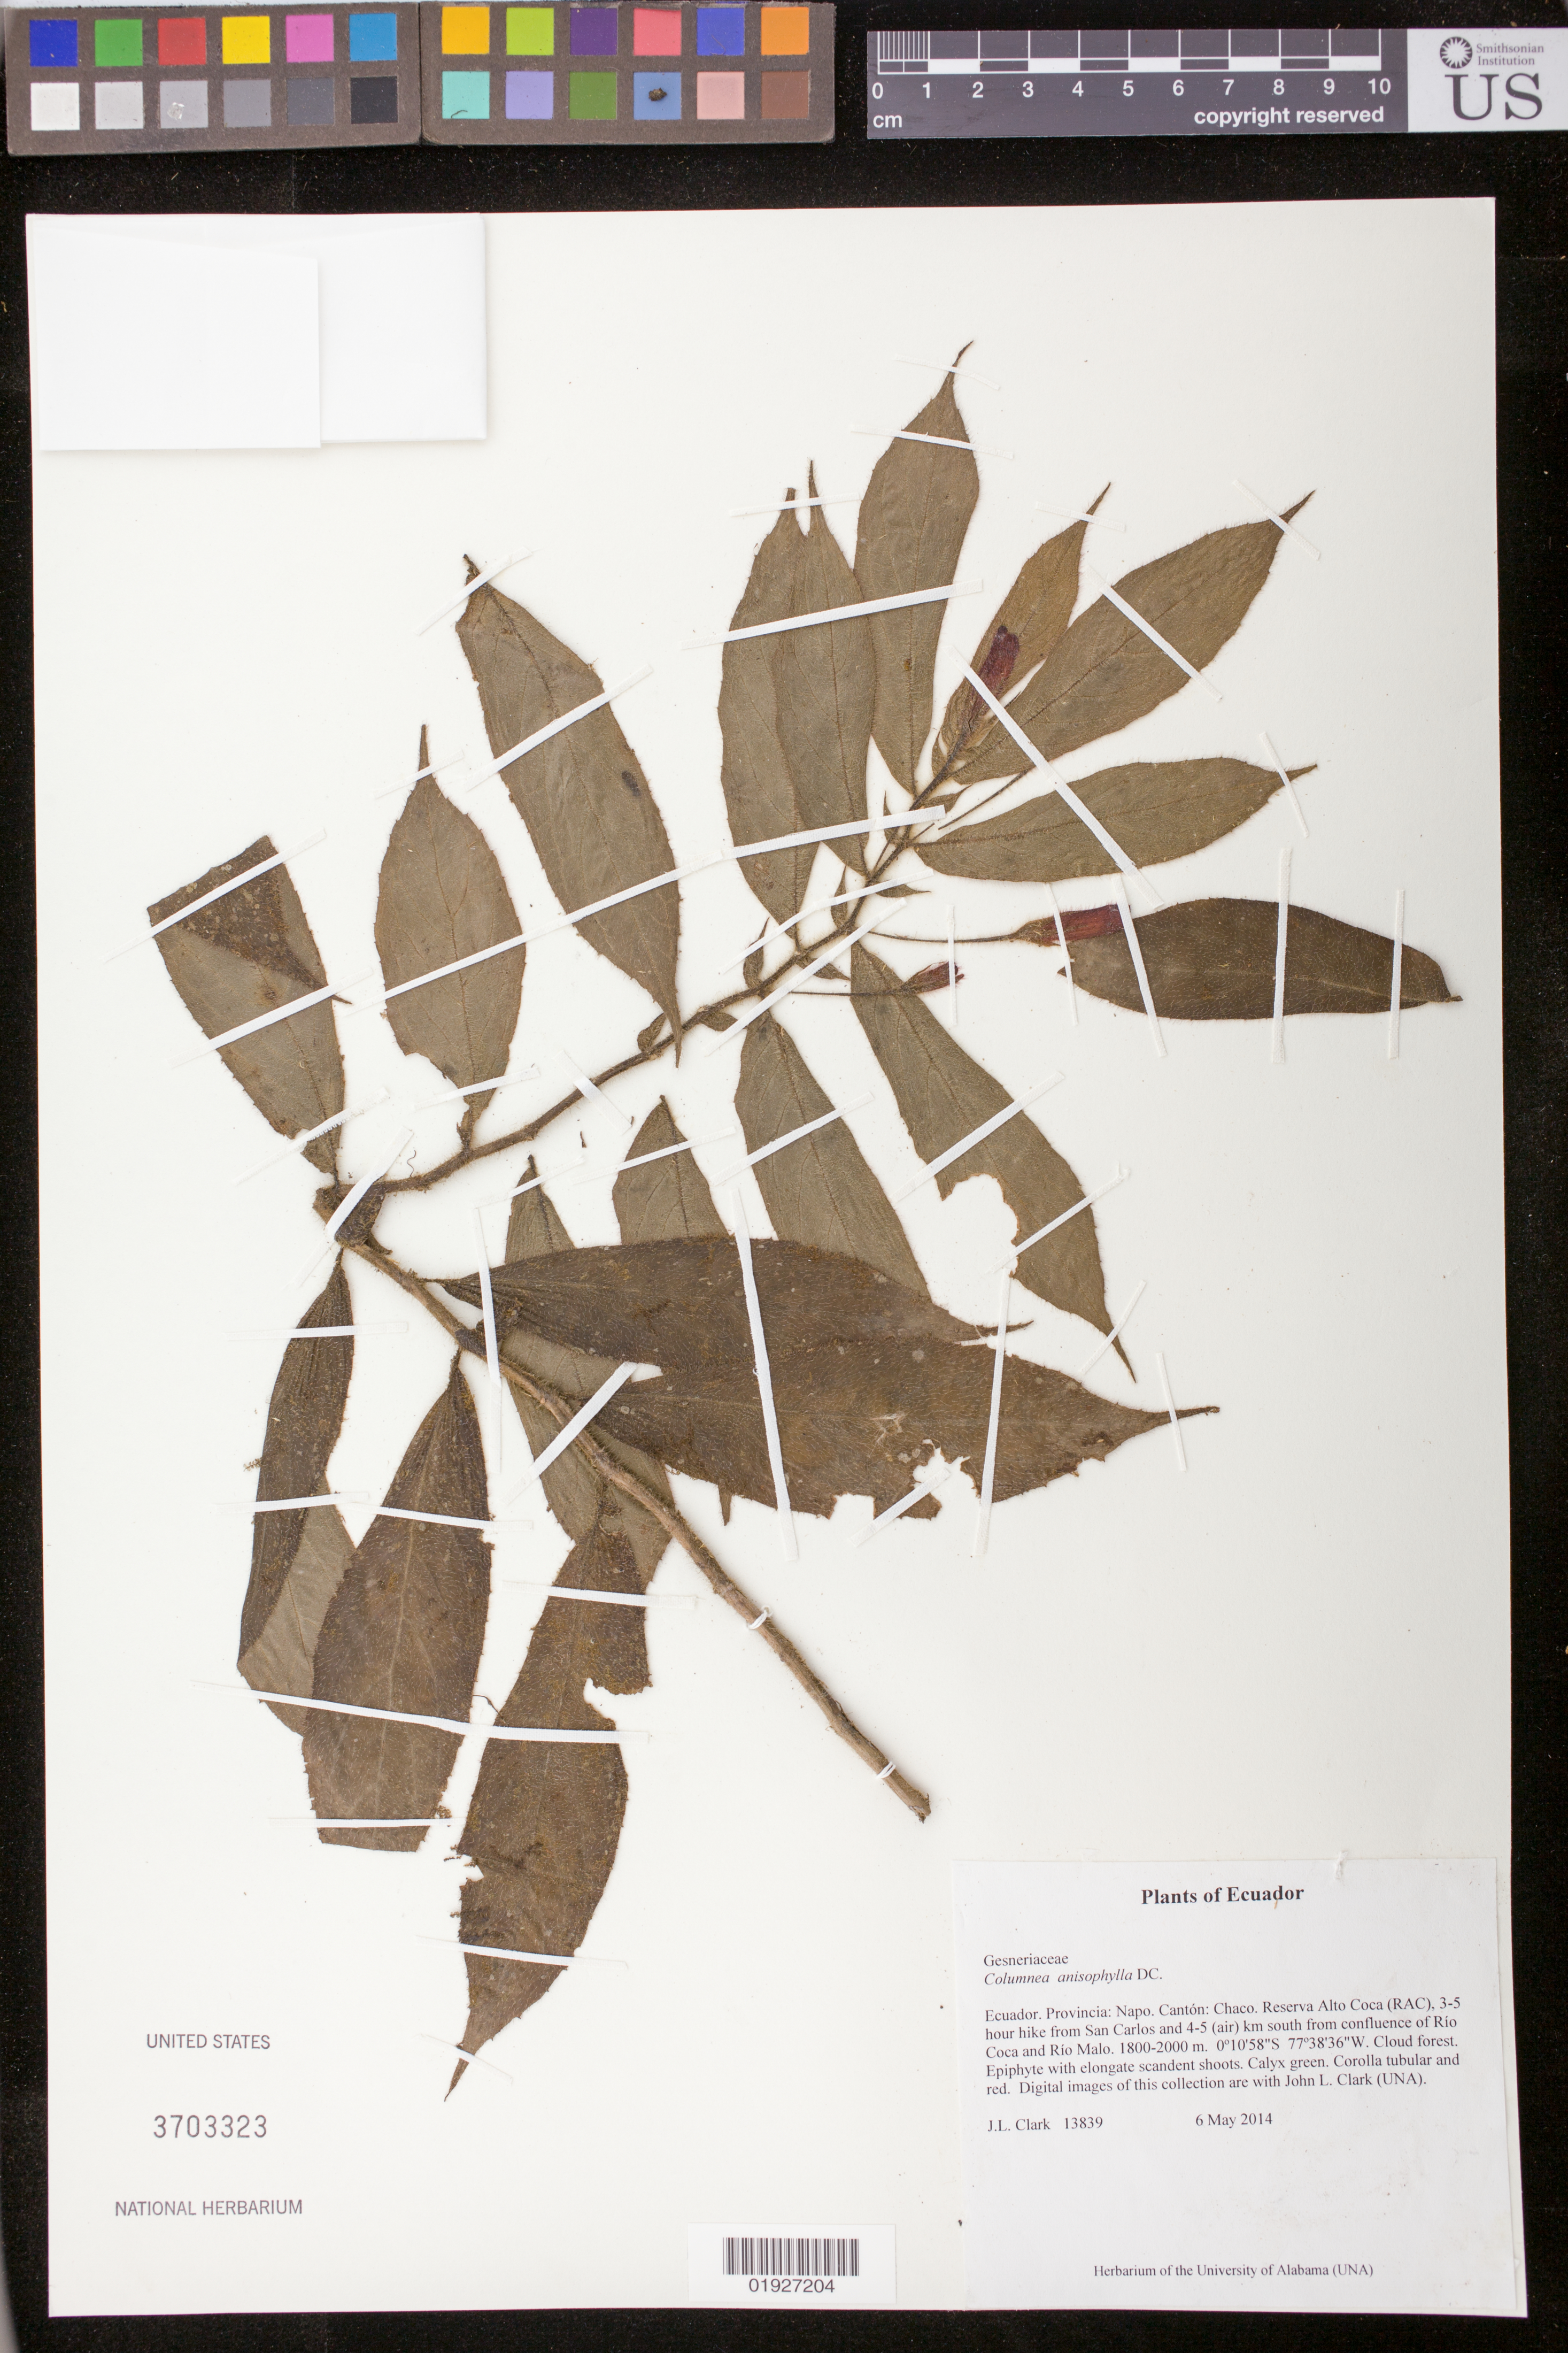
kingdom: Plantae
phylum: Tracheophyta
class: Magnoliopsida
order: Lamiales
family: Gesneriaceae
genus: Columnea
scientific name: Columnea anisophylla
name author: DC.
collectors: J. L. Clark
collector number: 13839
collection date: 2014-05-06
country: Ecuador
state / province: Napo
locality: Canton: Chaco. Reserva Alto Coca (RAC), 3-5 hour hike from San Carlos and 4-5 (air) km south from confluence of Rio Coca and Rio Malo.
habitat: Cloud forest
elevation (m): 1800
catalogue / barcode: US 3703323